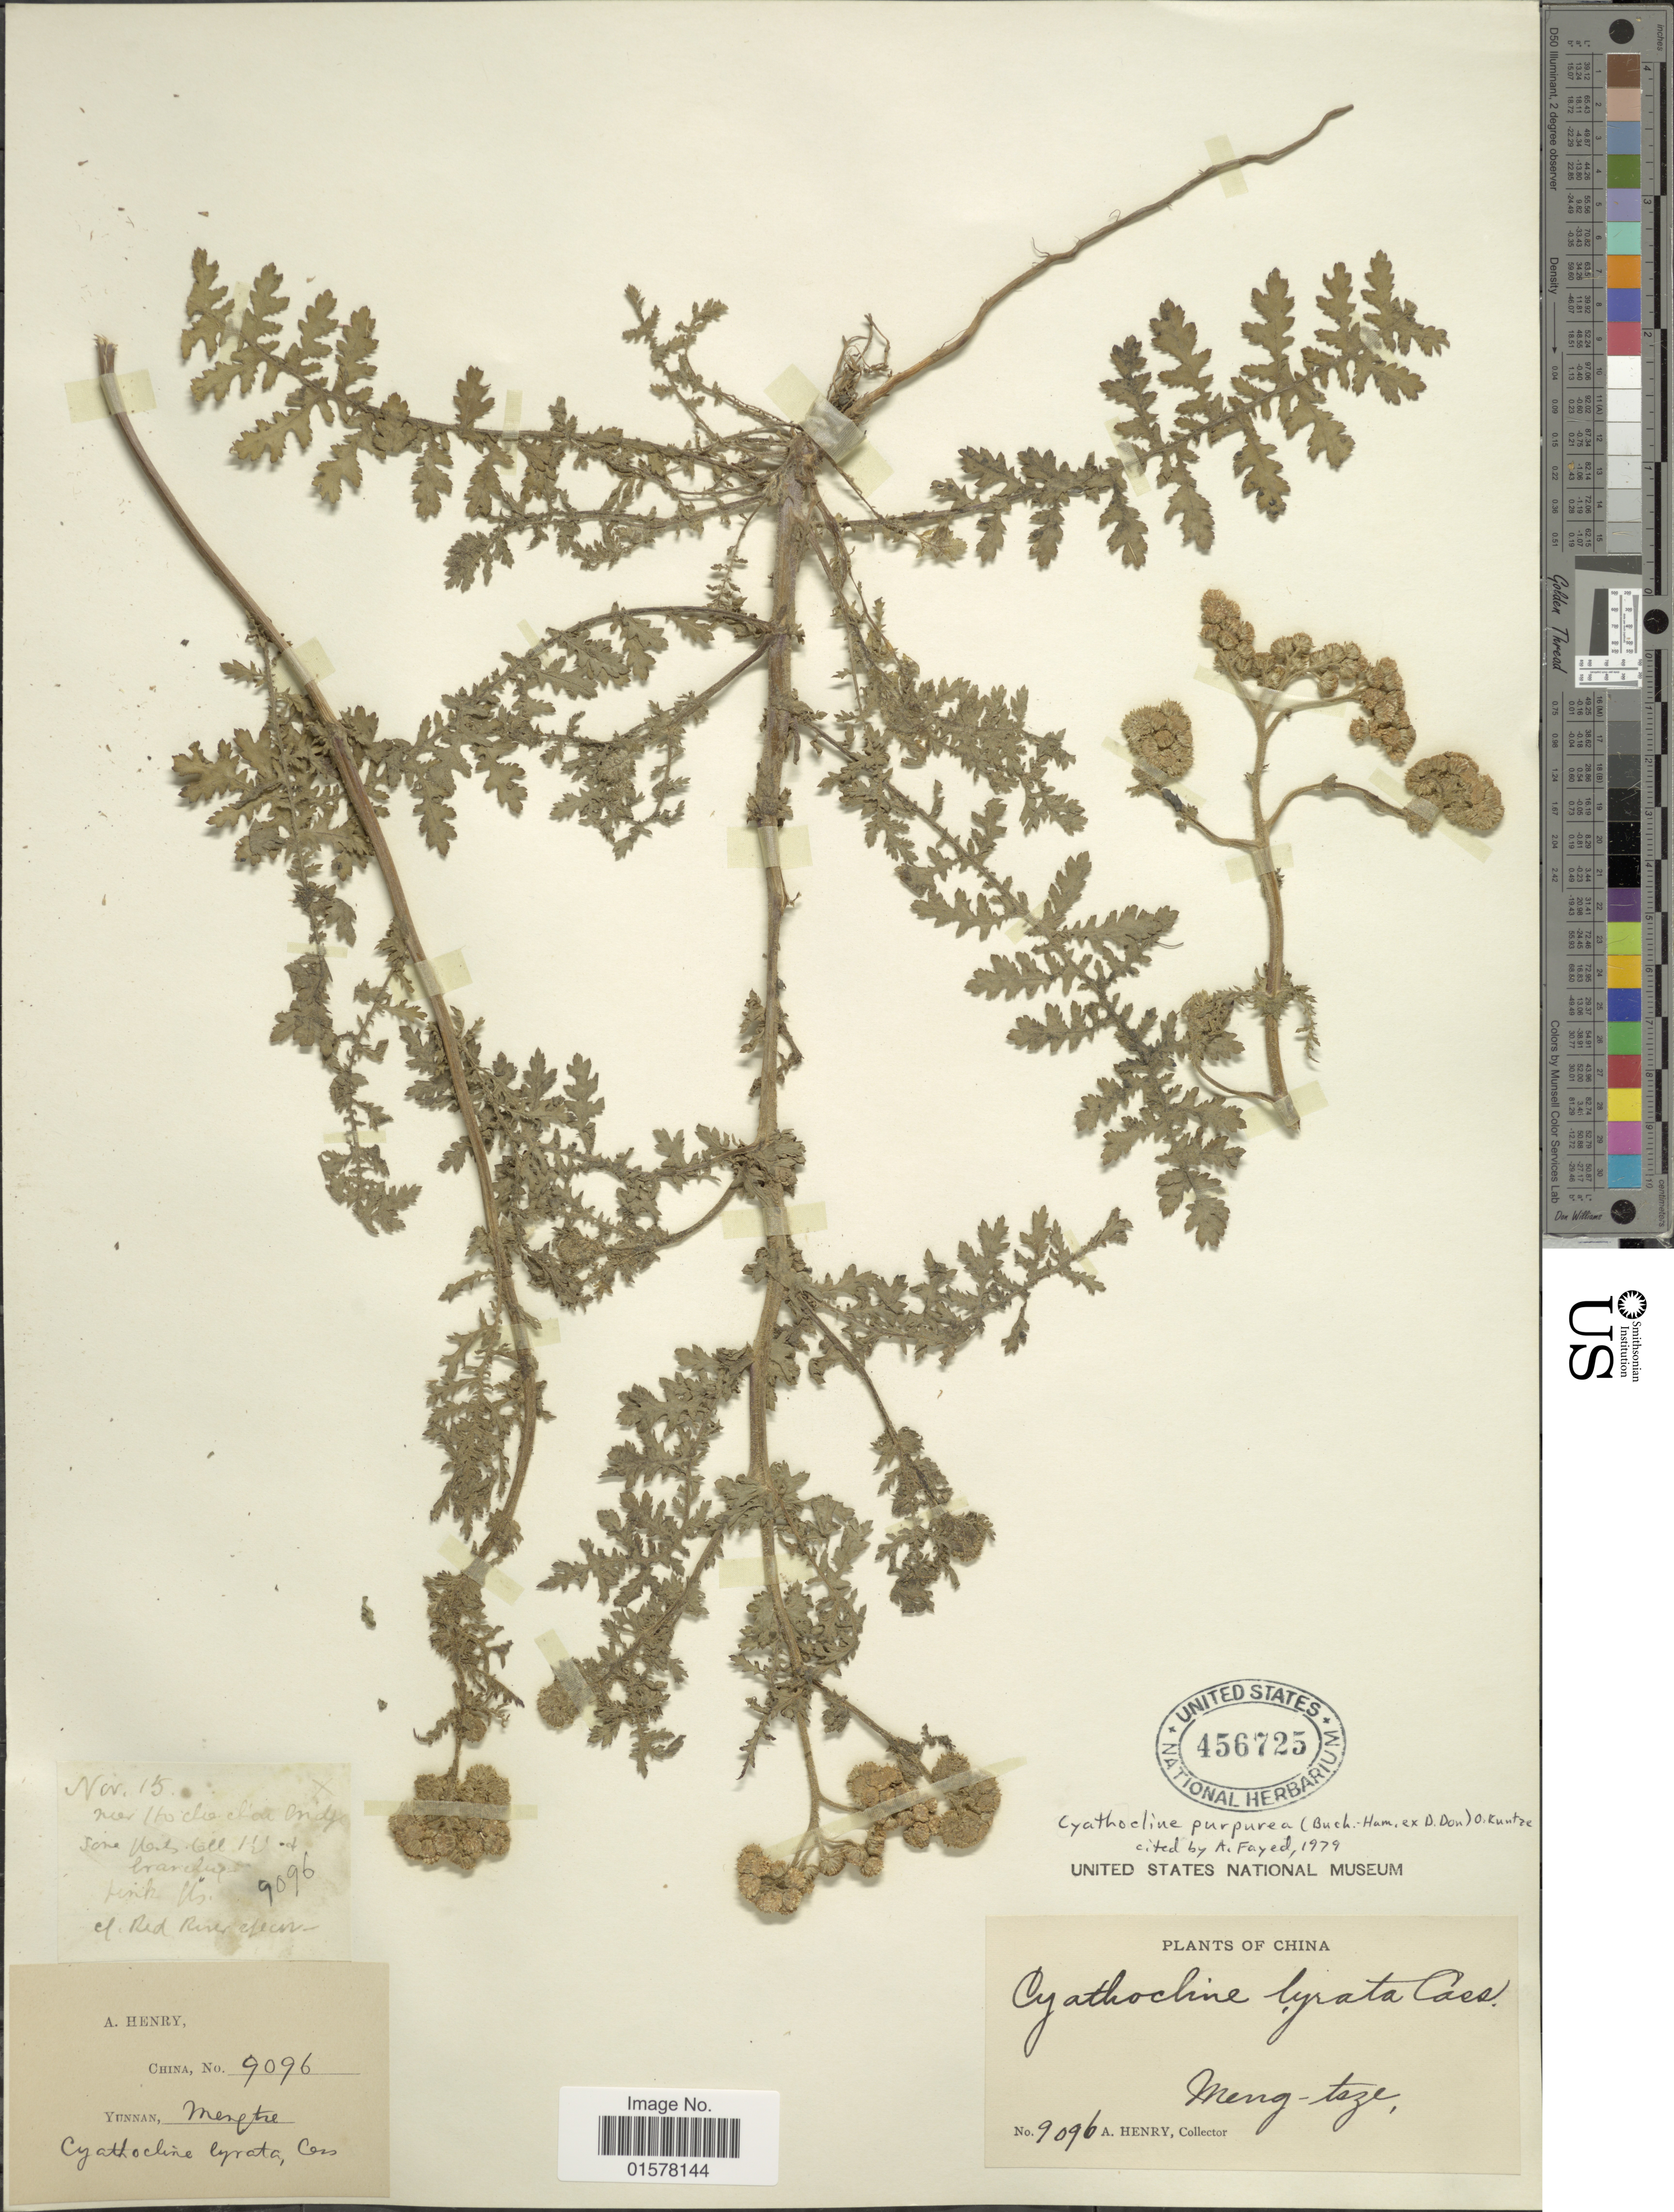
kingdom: Plantae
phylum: Tracheophyta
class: Magnoliopsida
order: Asterales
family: Asteraceae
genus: Cyathocline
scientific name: Cyathocline purpurea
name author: (Buch.-Ham. ex D. Don) Kuntze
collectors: A. Henry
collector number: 9096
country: China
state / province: Yunnan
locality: China. Yunnan, Meng-tsze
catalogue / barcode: US 456725